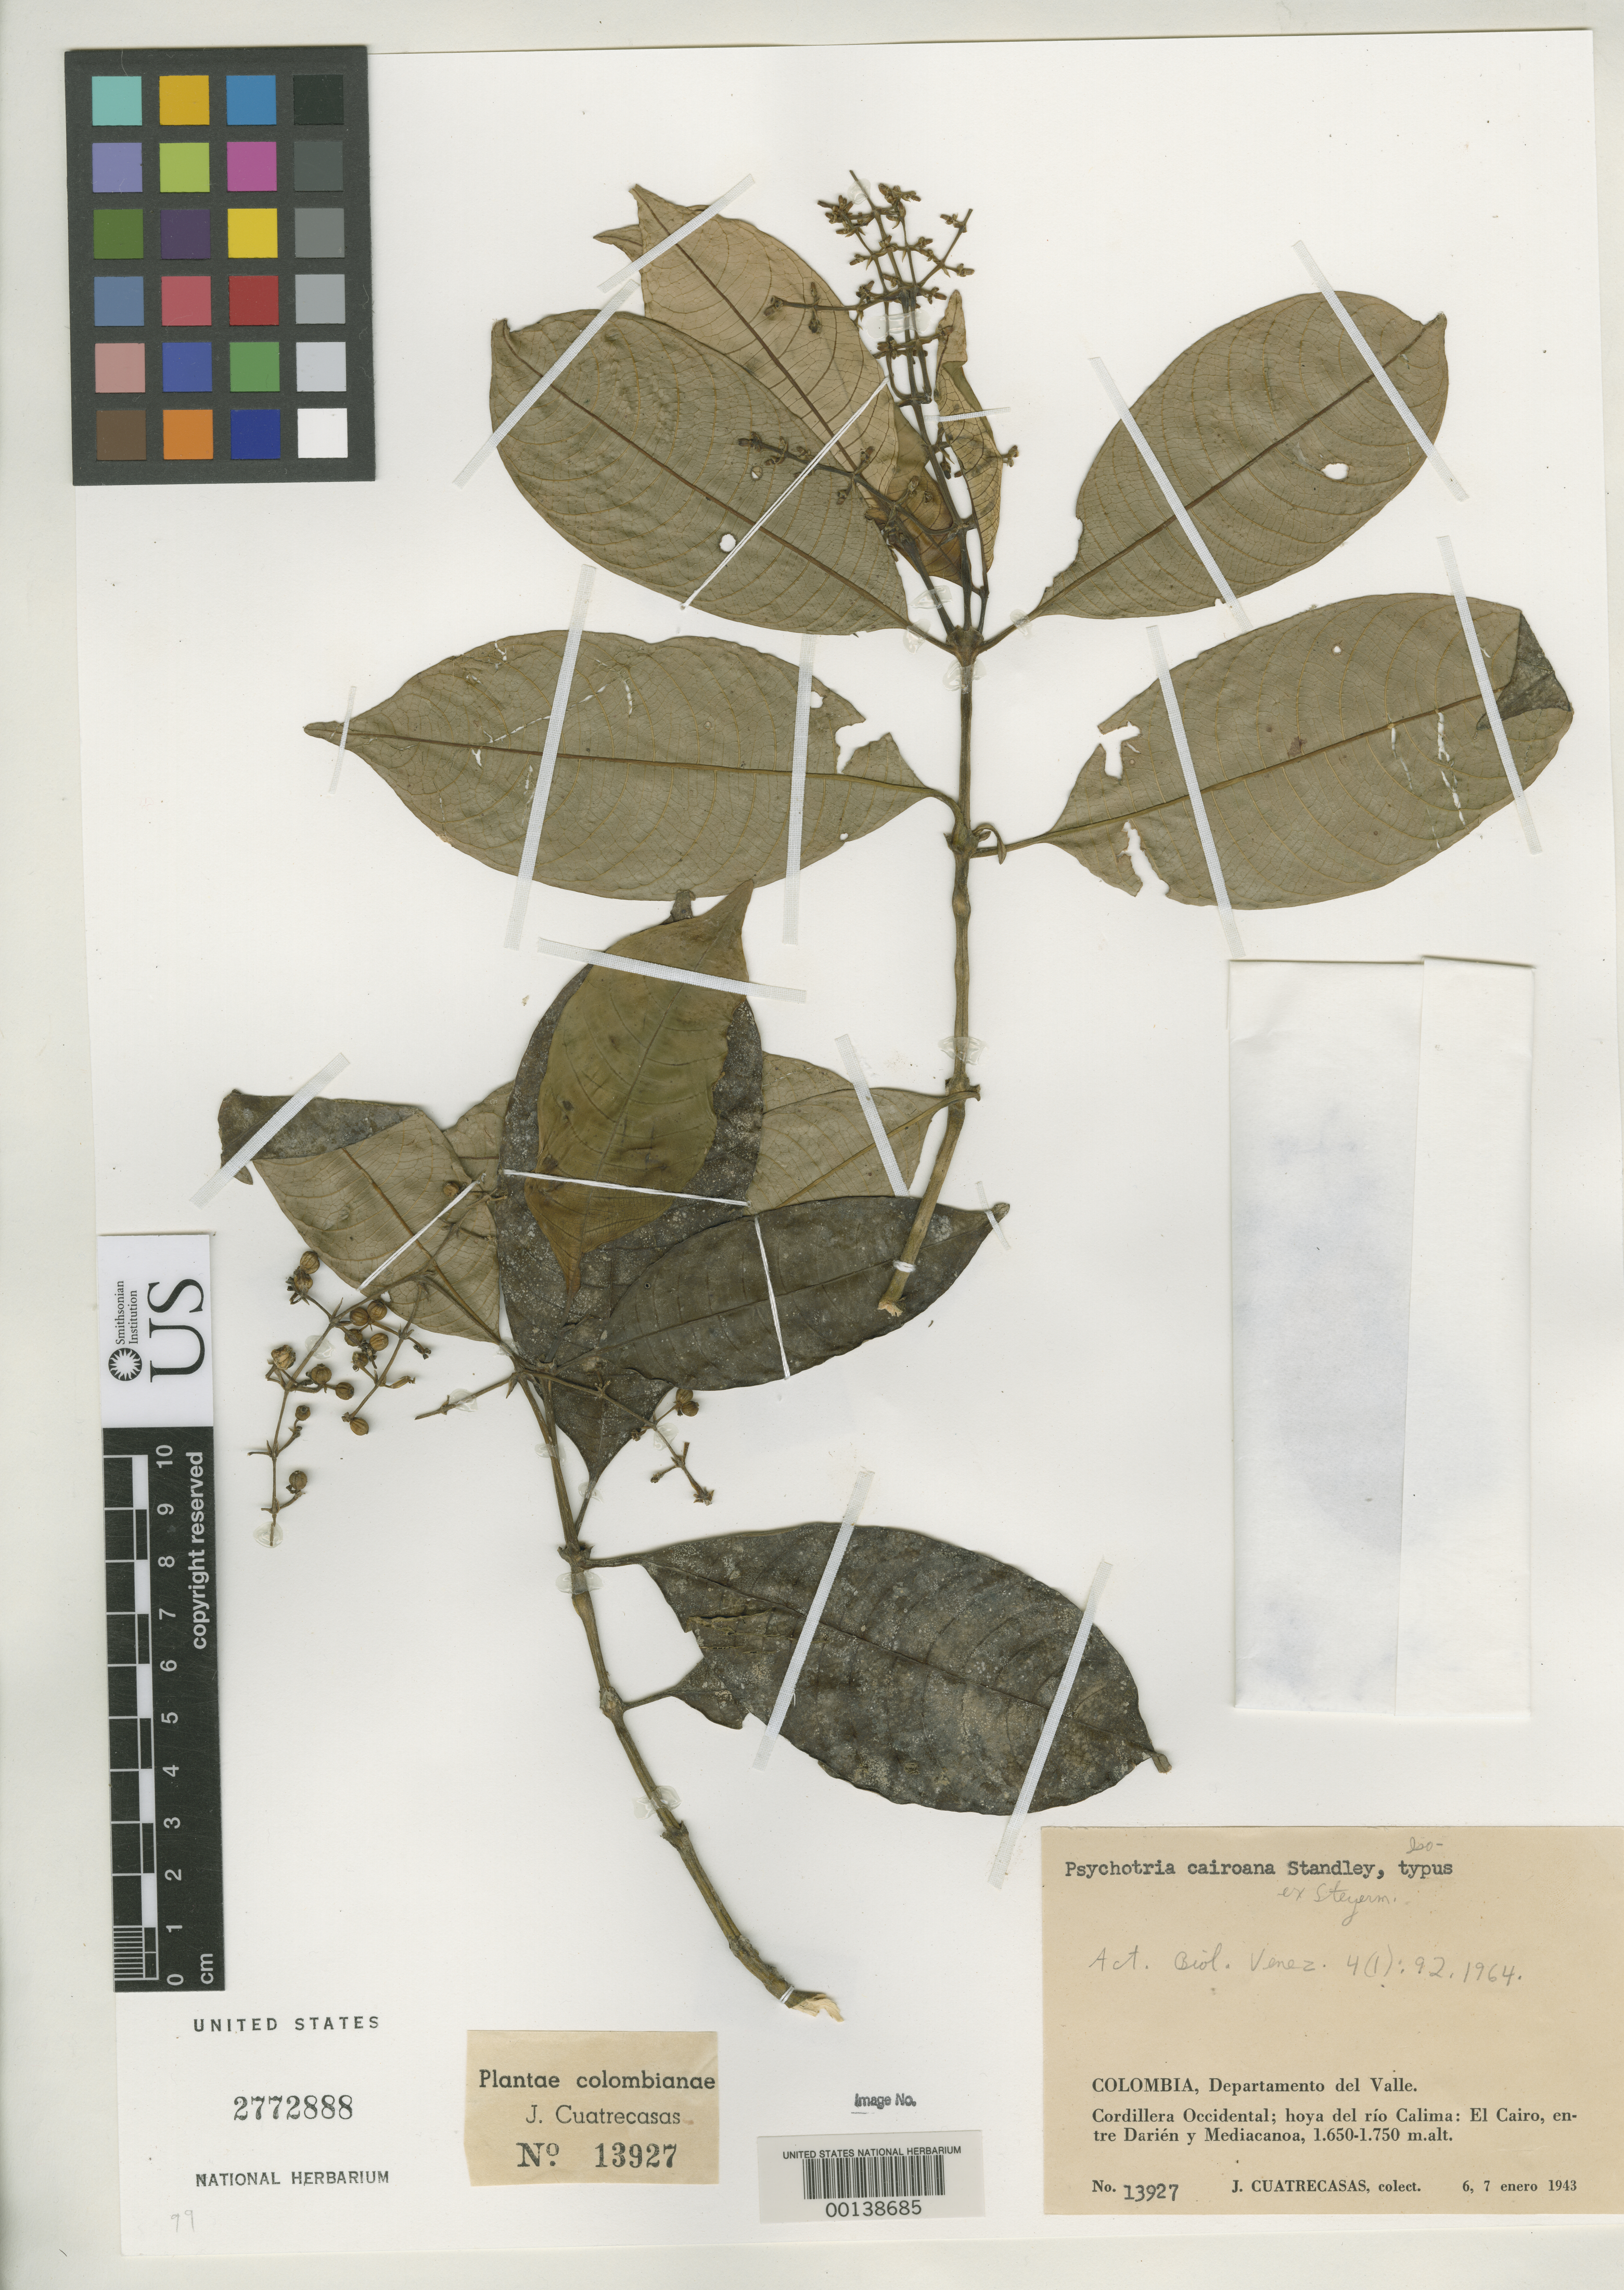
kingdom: Plantae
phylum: Tracheophyta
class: Magnoliopsida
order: Gentianales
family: Rubiaceae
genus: Psychotria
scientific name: Psychotria cairoana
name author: Standl. ex Steyerm.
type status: Isotype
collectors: J. Cuatrecasas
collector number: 13927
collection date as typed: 06 Jan 1943 to 07 Jan 1943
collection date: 1943-01-06/1943-01-07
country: Colombia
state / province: Valle del Cauca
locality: Cordillera Occidental, Hoya del Rio Calima, El Cairo.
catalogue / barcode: US 2772888